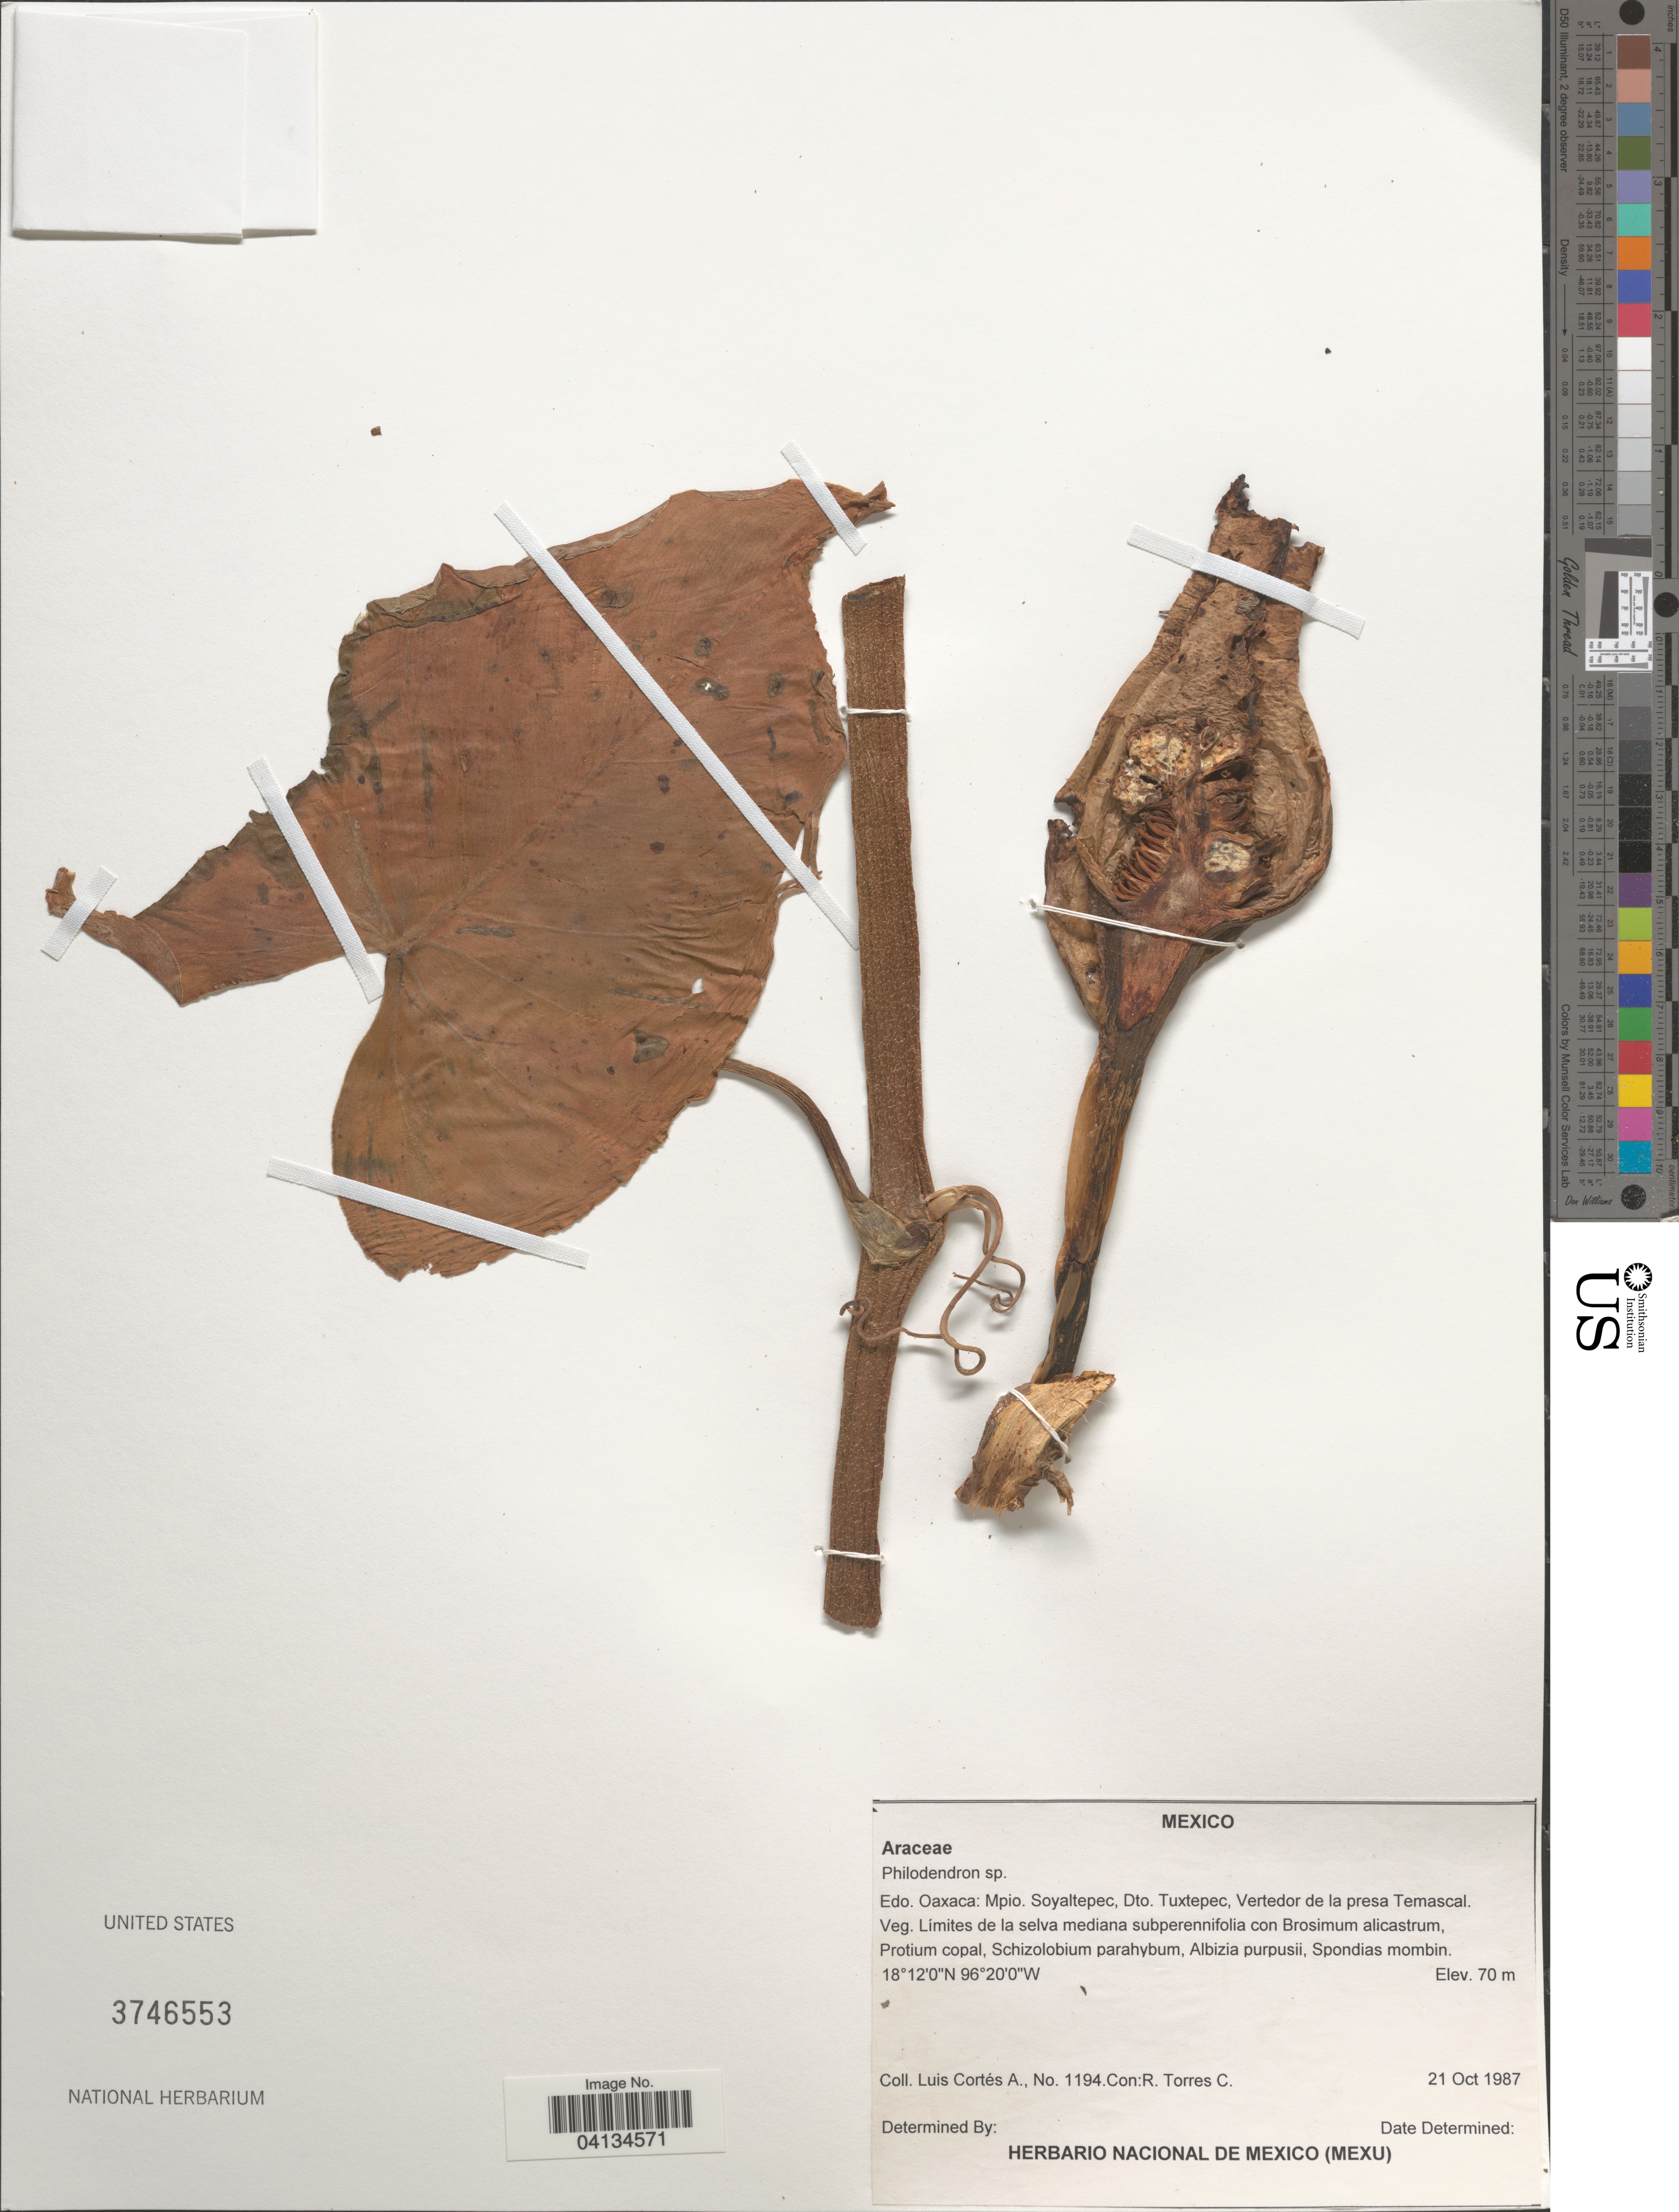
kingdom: Plantae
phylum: Tracheophyta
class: Liliopsida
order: Alismatales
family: Araceae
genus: Philodendron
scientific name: Philodendron sp.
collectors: L. Cortes & R. Torres C.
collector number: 1194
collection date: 1987-10-21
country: Mexico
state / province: Oaxaca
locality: Mpio. Soyaltepec, Dto. Tuxtepec, Vertedor de la presa Temascal.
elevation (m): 70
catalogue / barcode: US 3746553